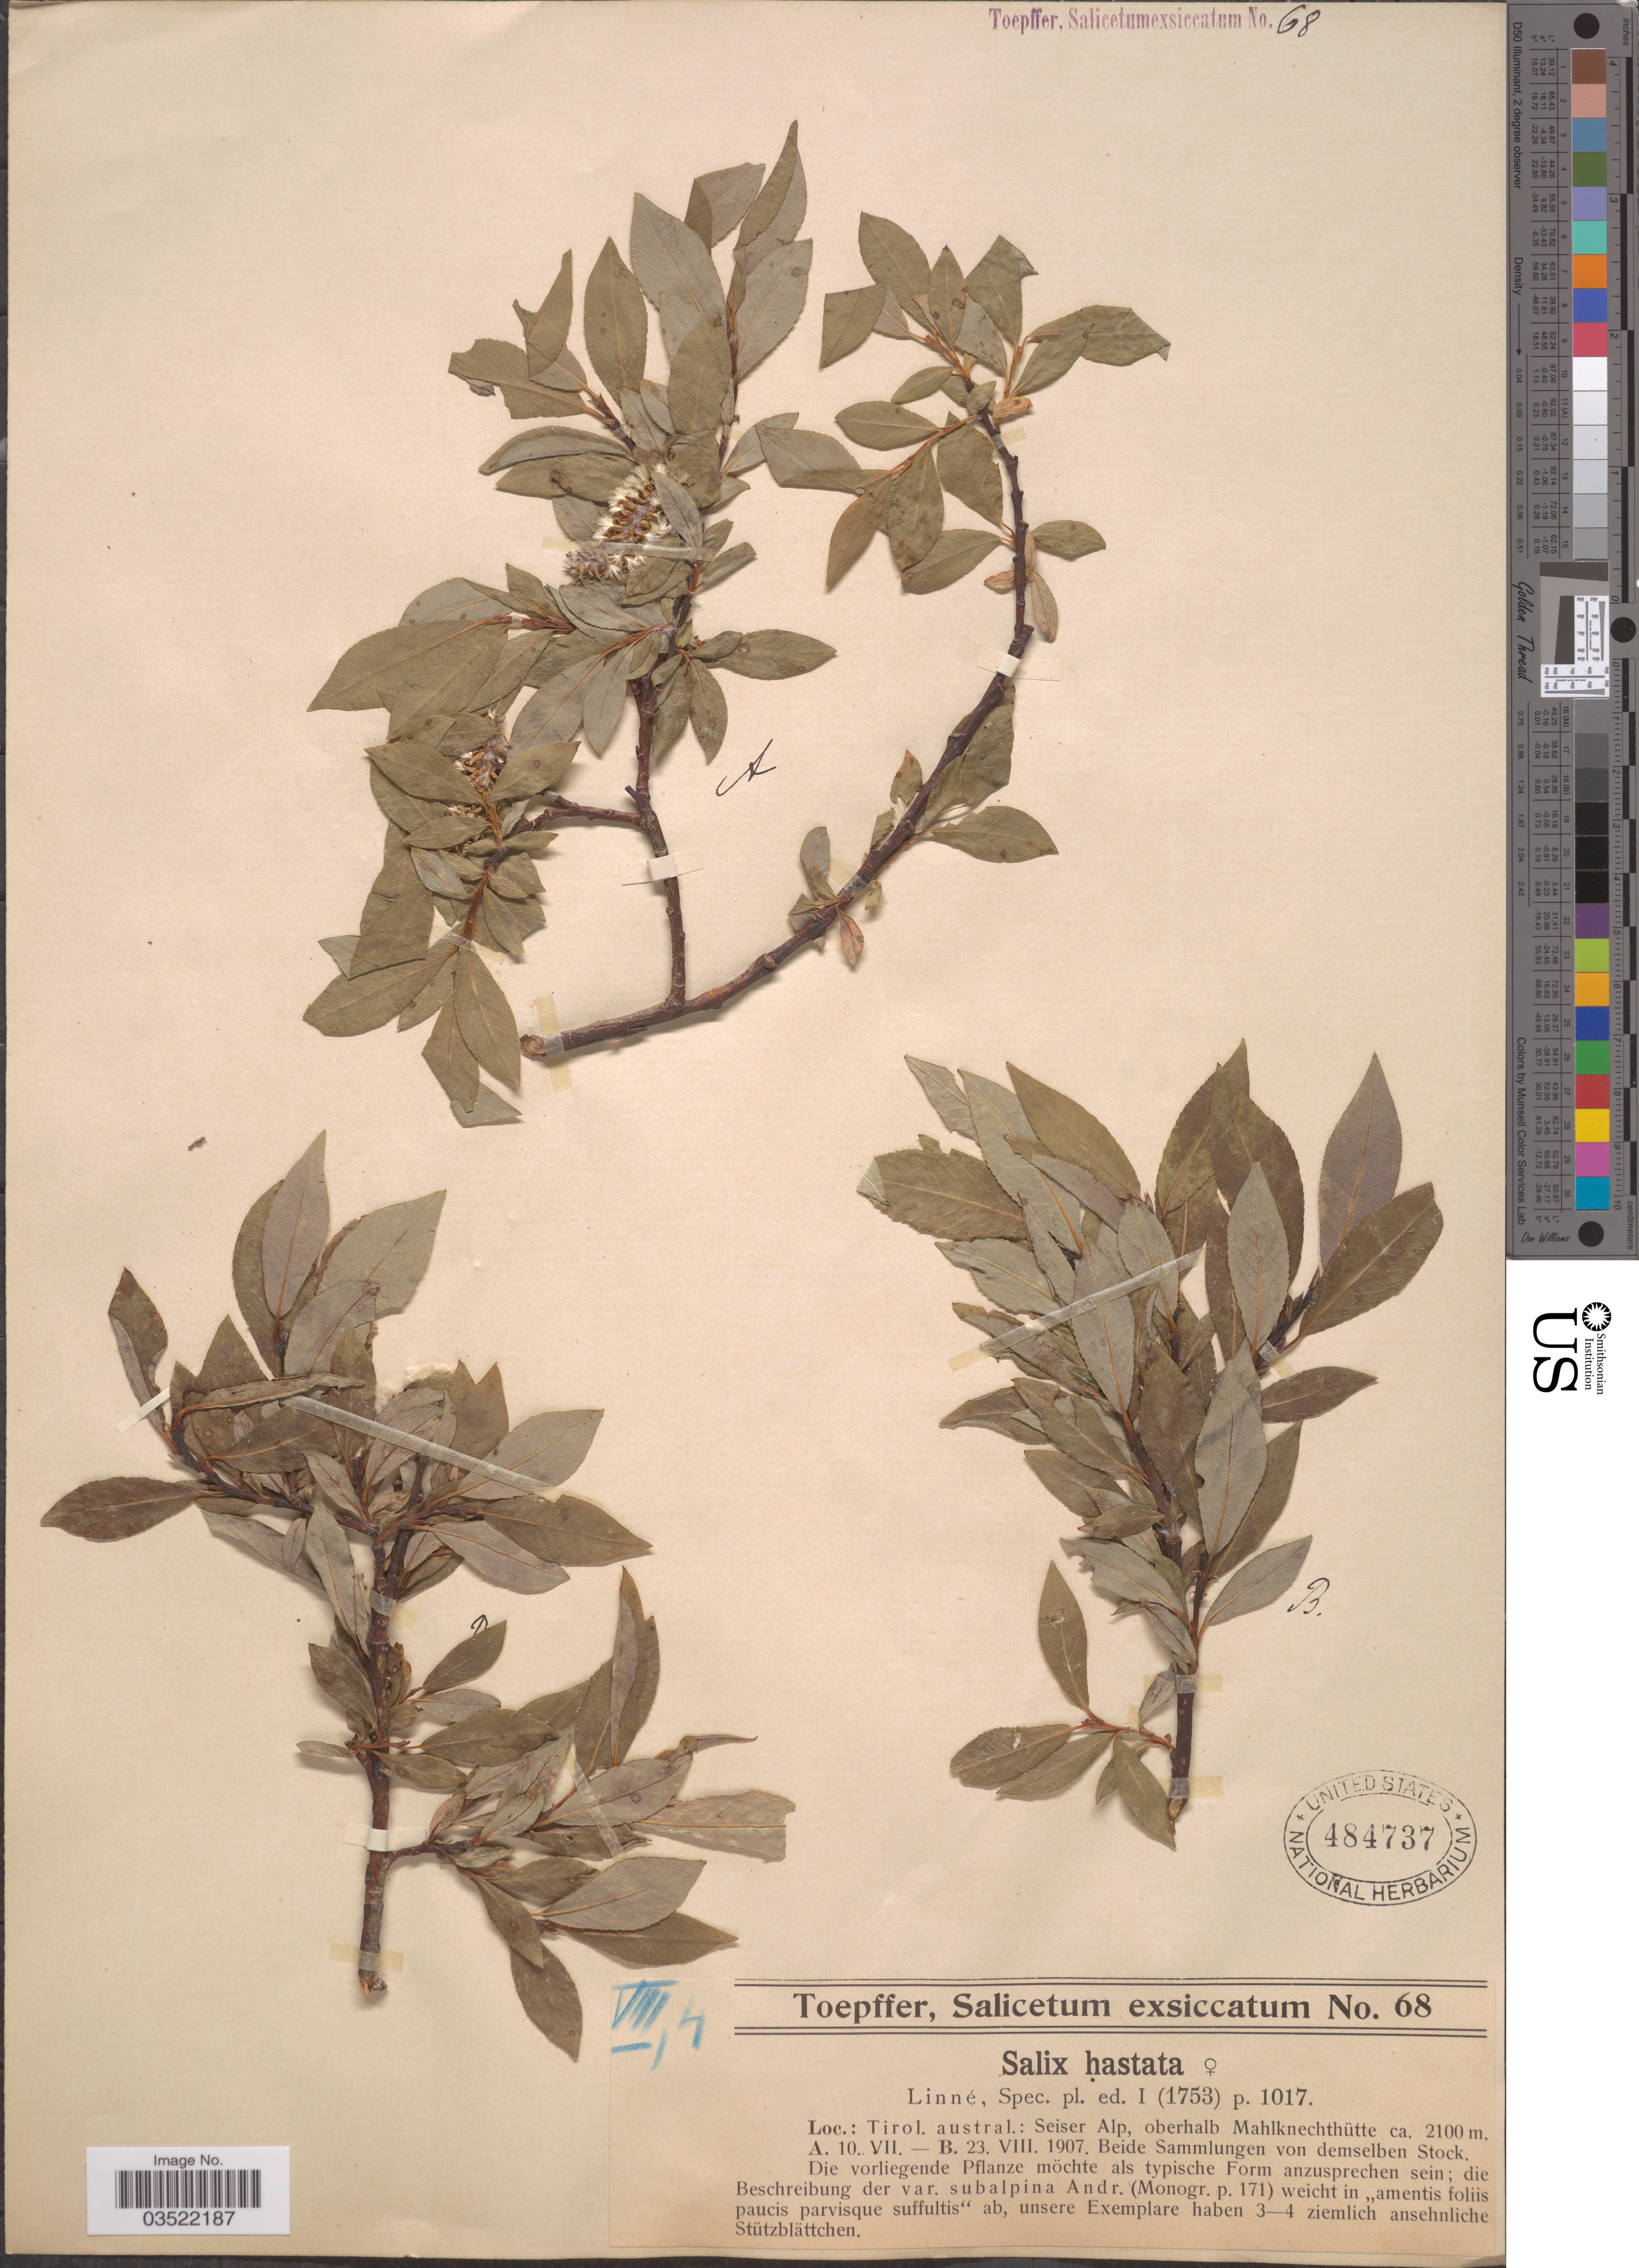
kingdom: Plantae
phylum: Tracheophyta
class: Magnoliopsida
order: Malpighiales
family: Salicaceae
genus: Salix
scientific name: Salix hastata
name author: L.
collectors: A. Toepffer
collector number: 68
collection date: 1907-07-10/1907-08-23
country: Austria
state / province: Styria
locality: Tirol. austral.: Seiser Alp. oberhalb Mahlknechthütte.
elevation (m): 2100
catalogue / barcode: US 484737